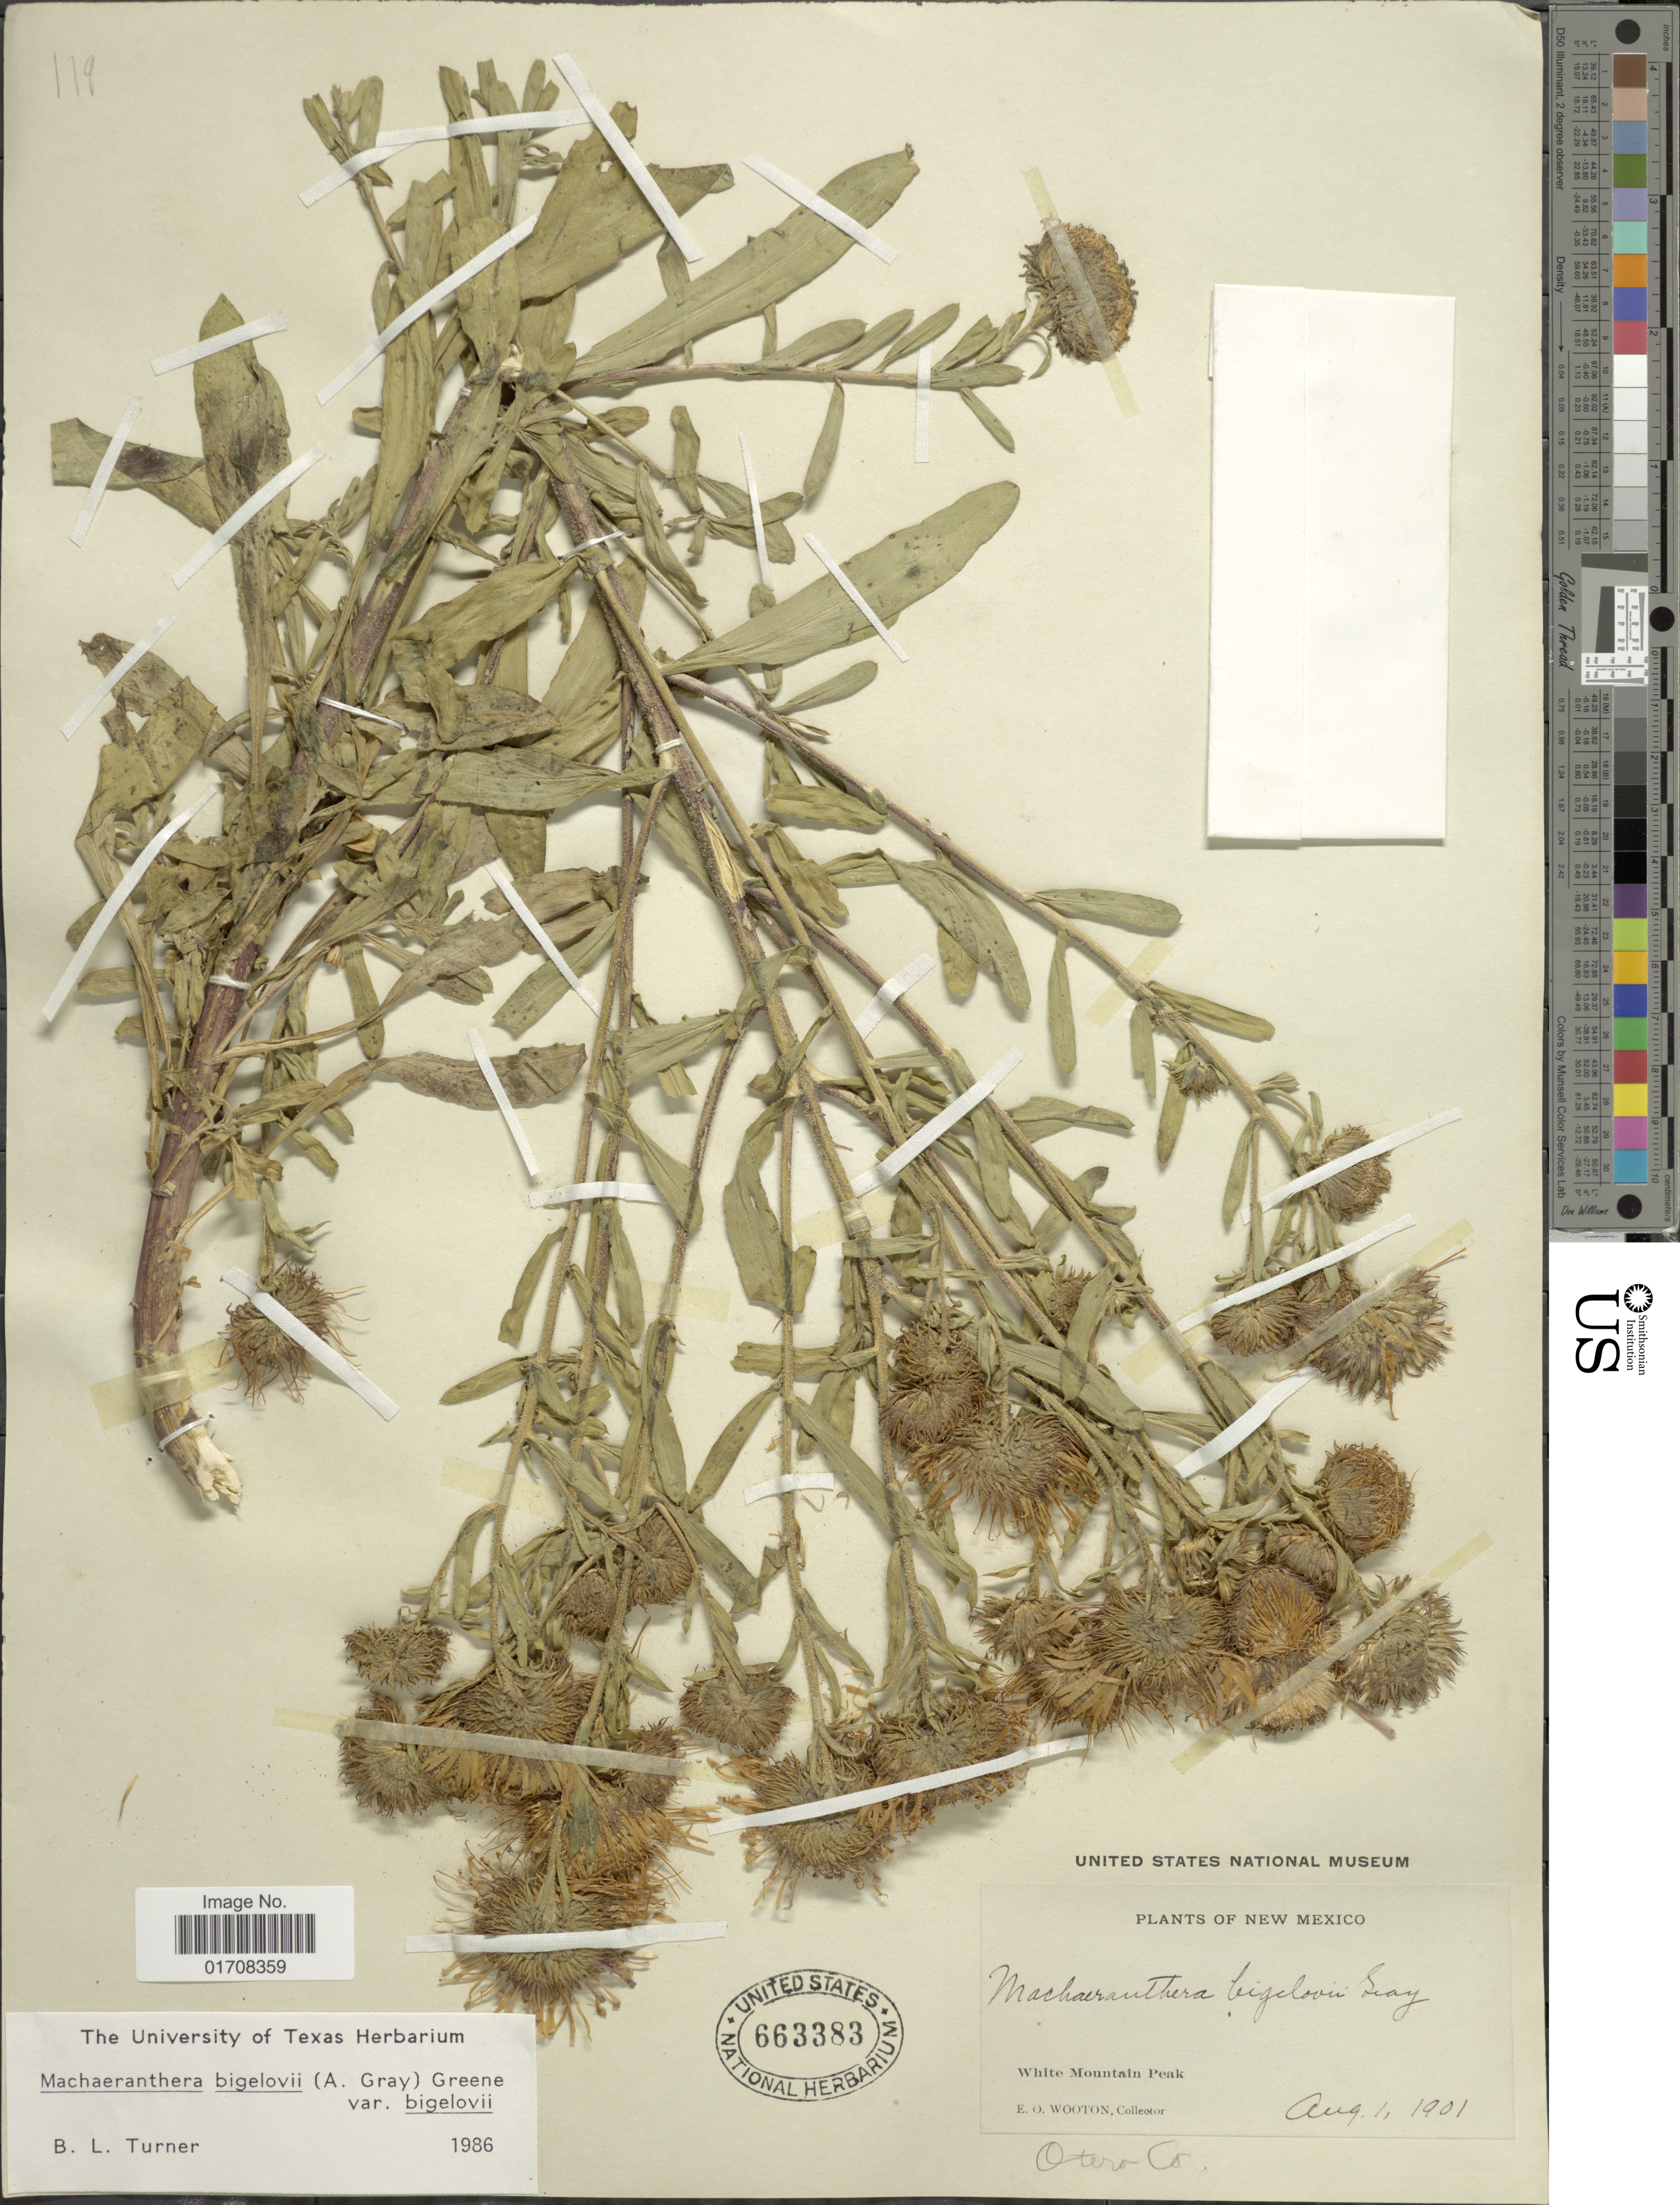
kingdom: Plantae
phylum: Tracheophyta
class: Magnoliopsida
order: Asterales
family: Asteraceae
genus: Machaeranthera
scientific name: Machaeranthera bigelovii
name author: (A. Gray) Greene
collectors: E. O. Wooton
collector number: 119?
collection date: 1901-08-01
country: United States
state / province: New Mexico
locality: White Mountain Peak, Otero Co.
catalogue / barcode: US 663383